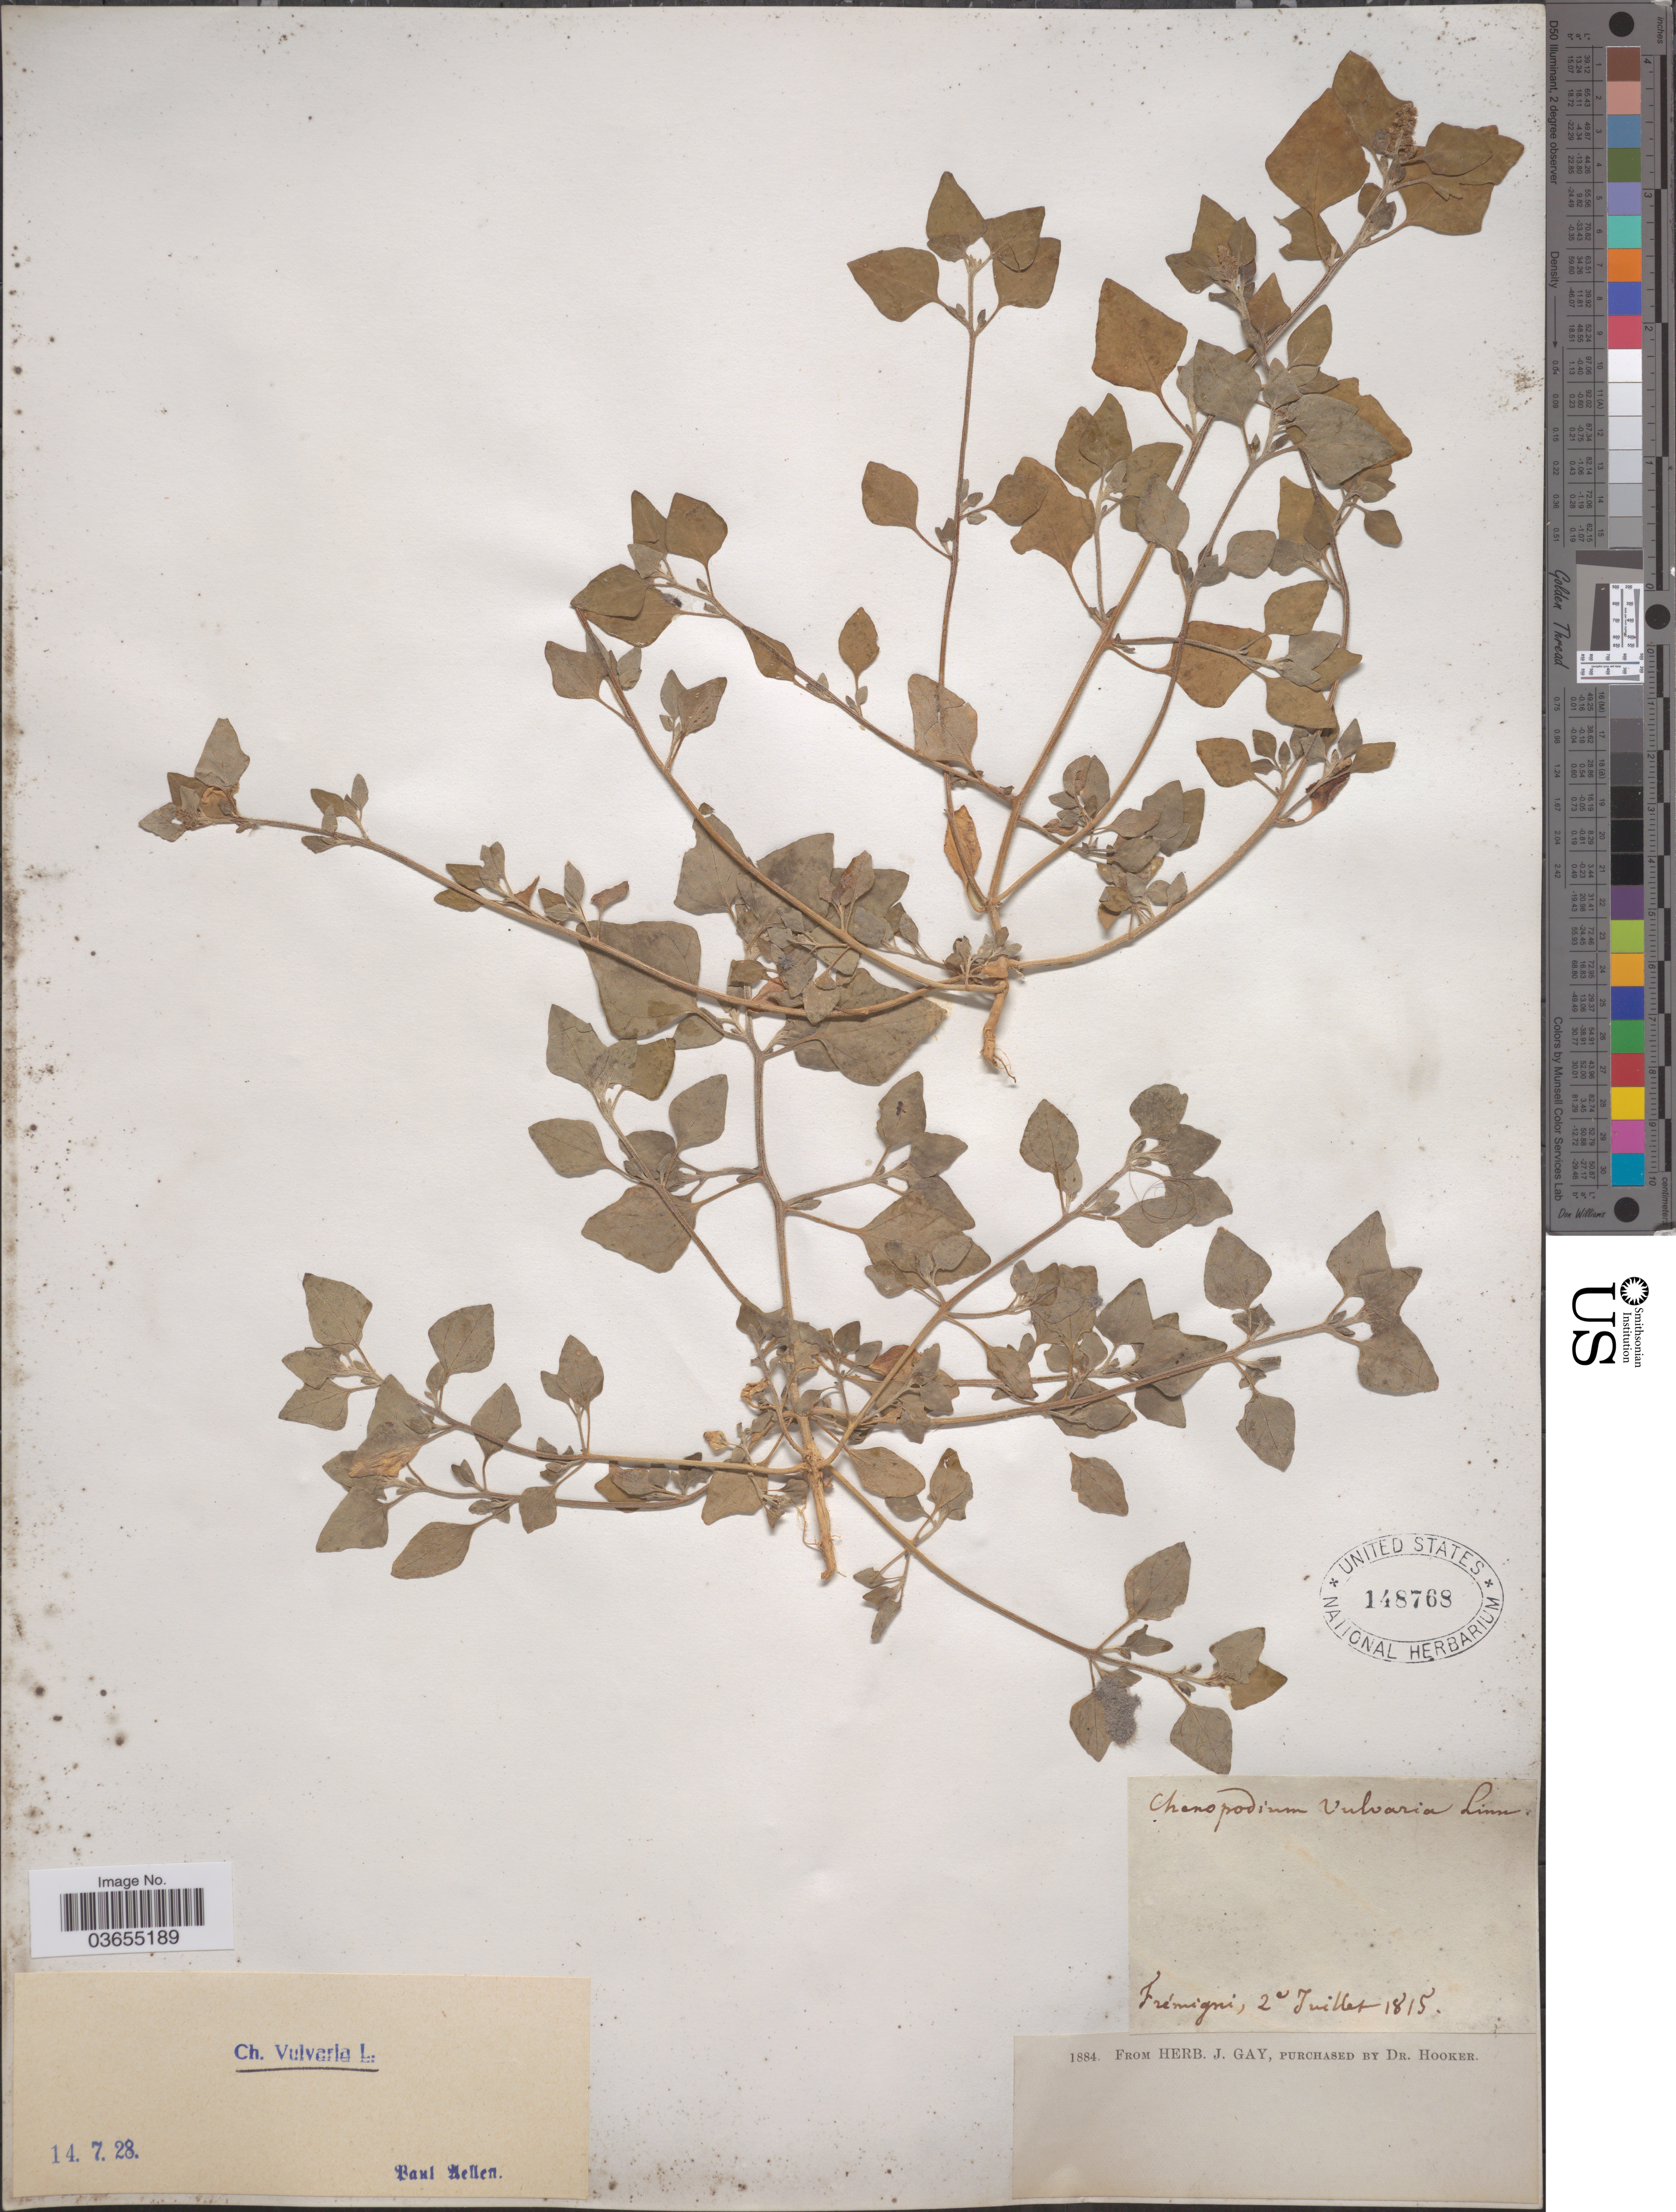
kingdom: Plantae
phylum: Tracheophyta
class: Magnoliopsida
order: Caryophyllales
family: Amaranthaceae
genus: Chenopodium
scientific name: Chenopodium vulvaria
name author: L.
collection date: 1815-07-02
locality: Frémigni [unsure placement]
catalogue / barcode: US 148768